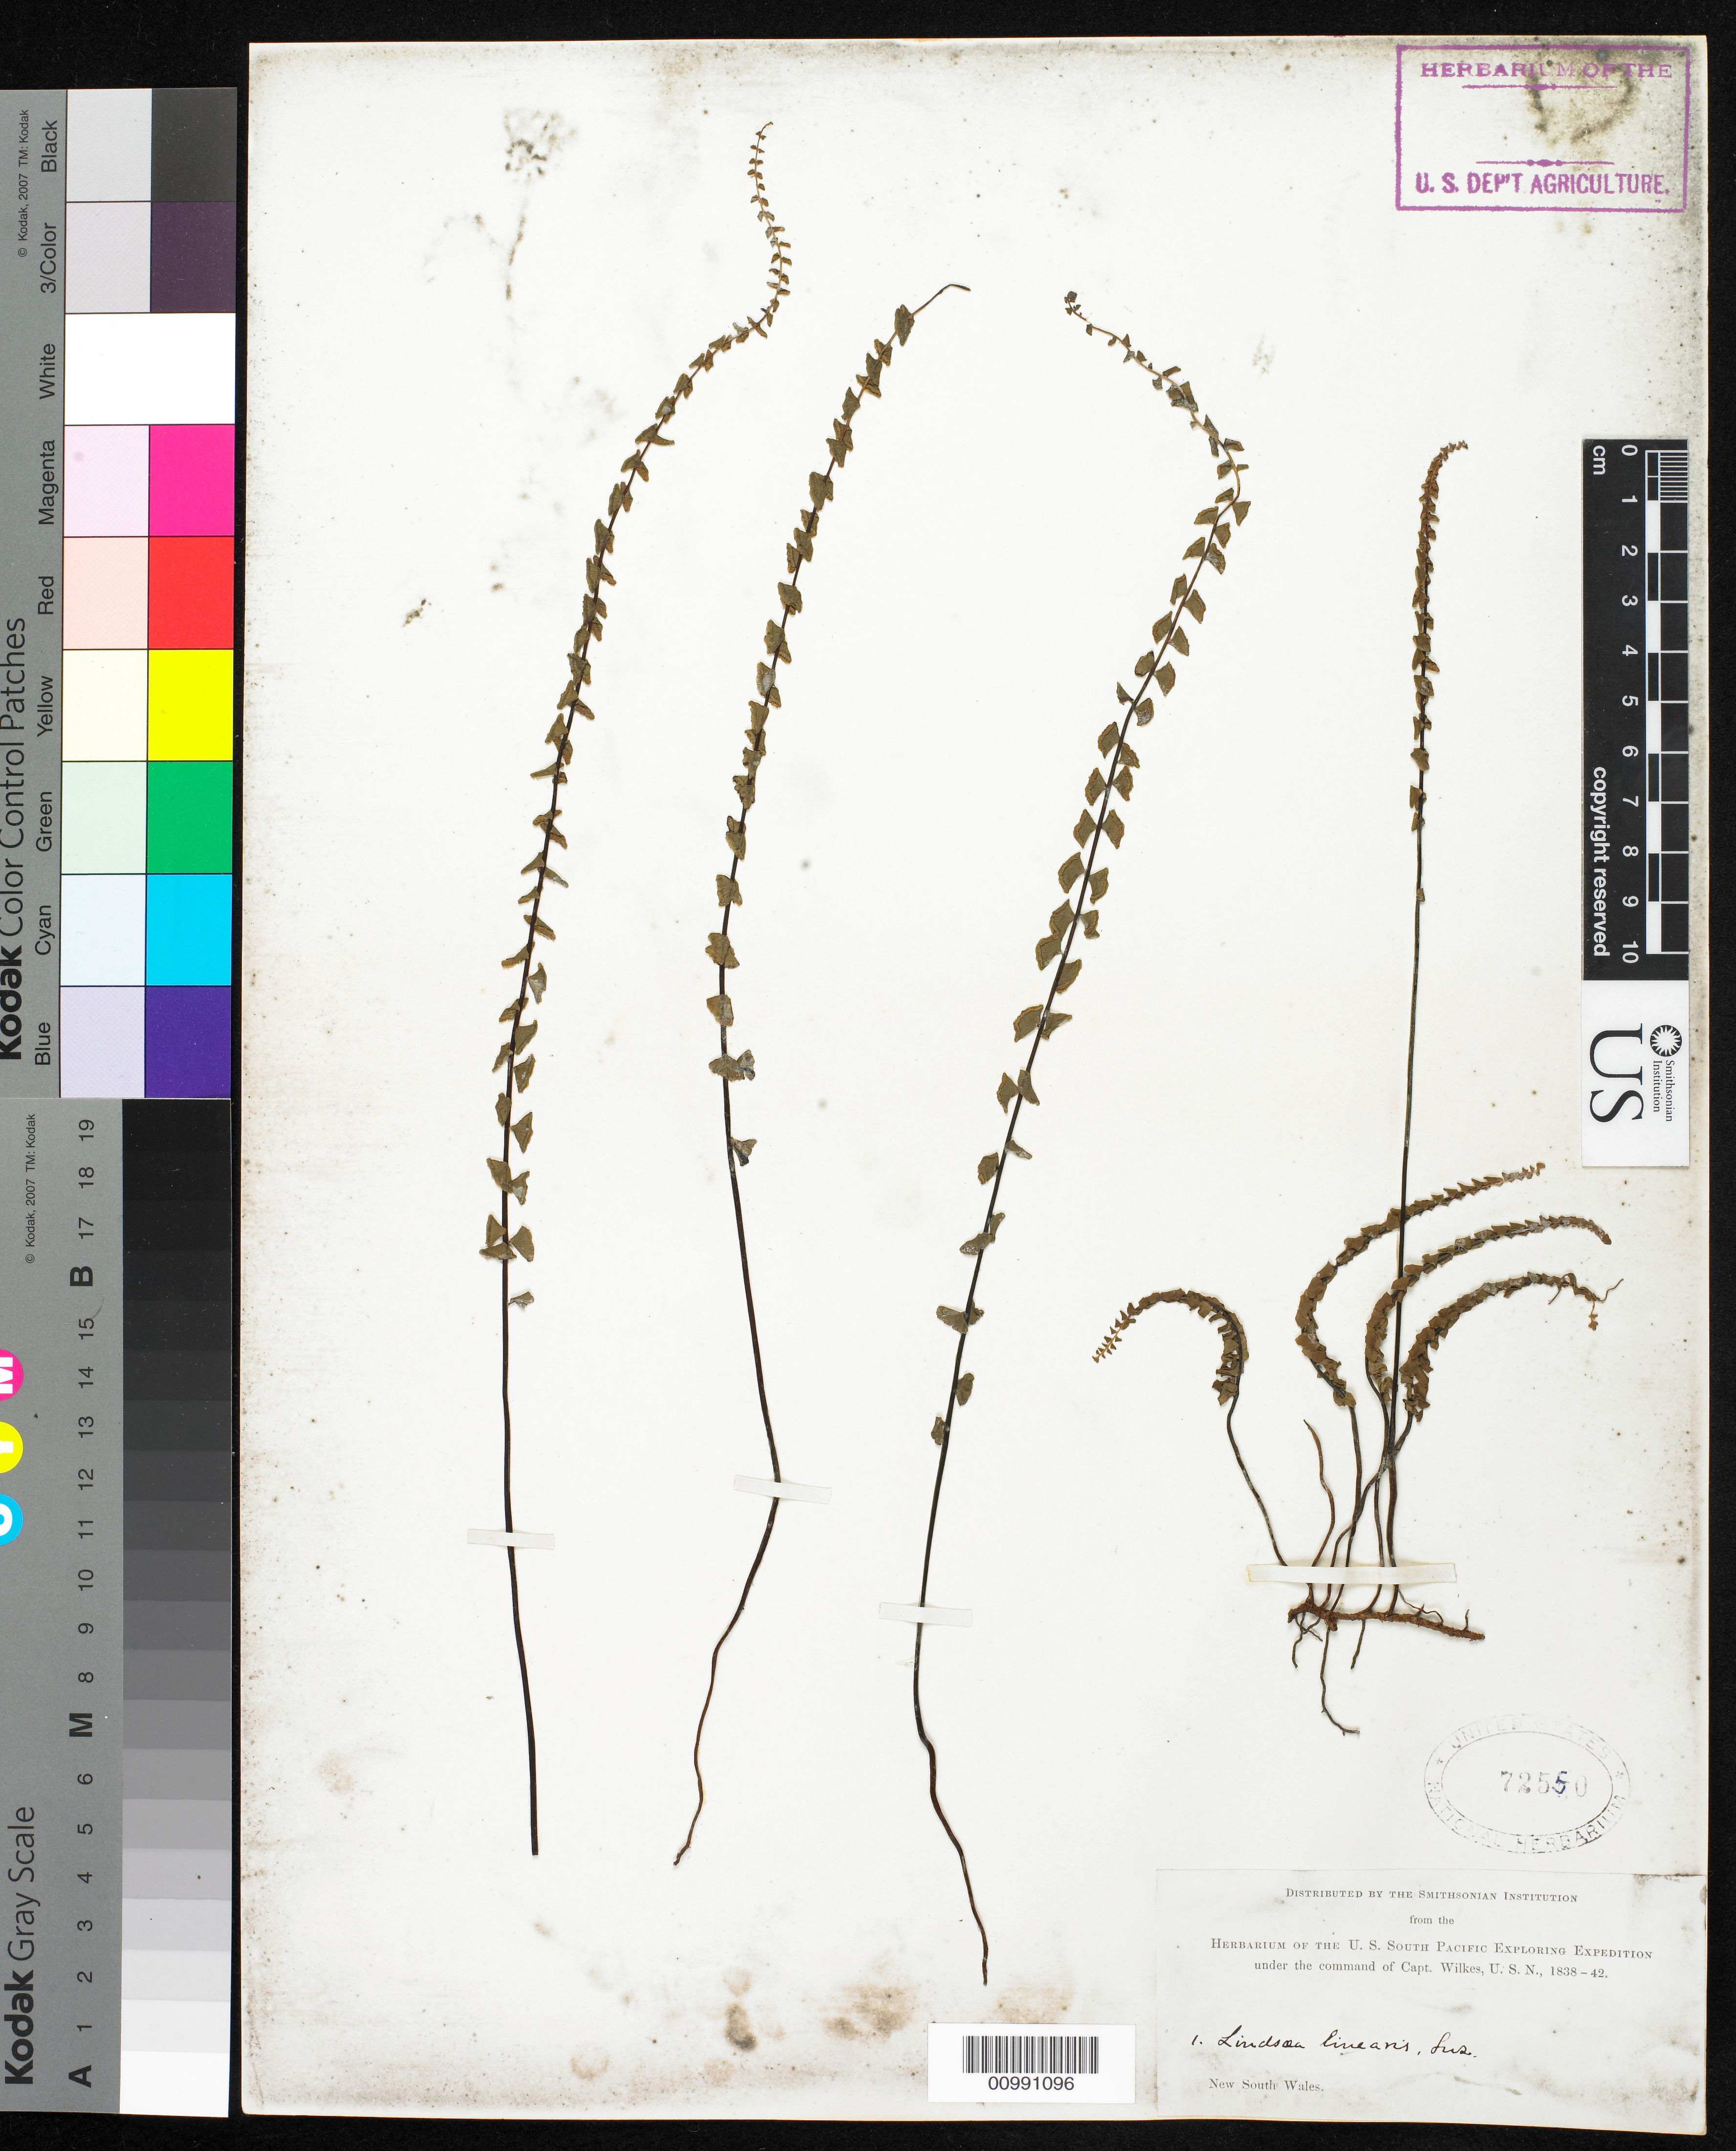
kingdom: Plantae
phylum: Tracheophyta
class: Polypodiopsida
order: Polypodiales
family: Lindsaeaceae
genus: Lindsaea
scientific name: Lindsaea linearis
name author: Sw.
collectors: Wilkes Explor. Exped.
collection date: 1838/1842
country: Australia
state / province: New South Wales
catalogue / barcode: US 72550